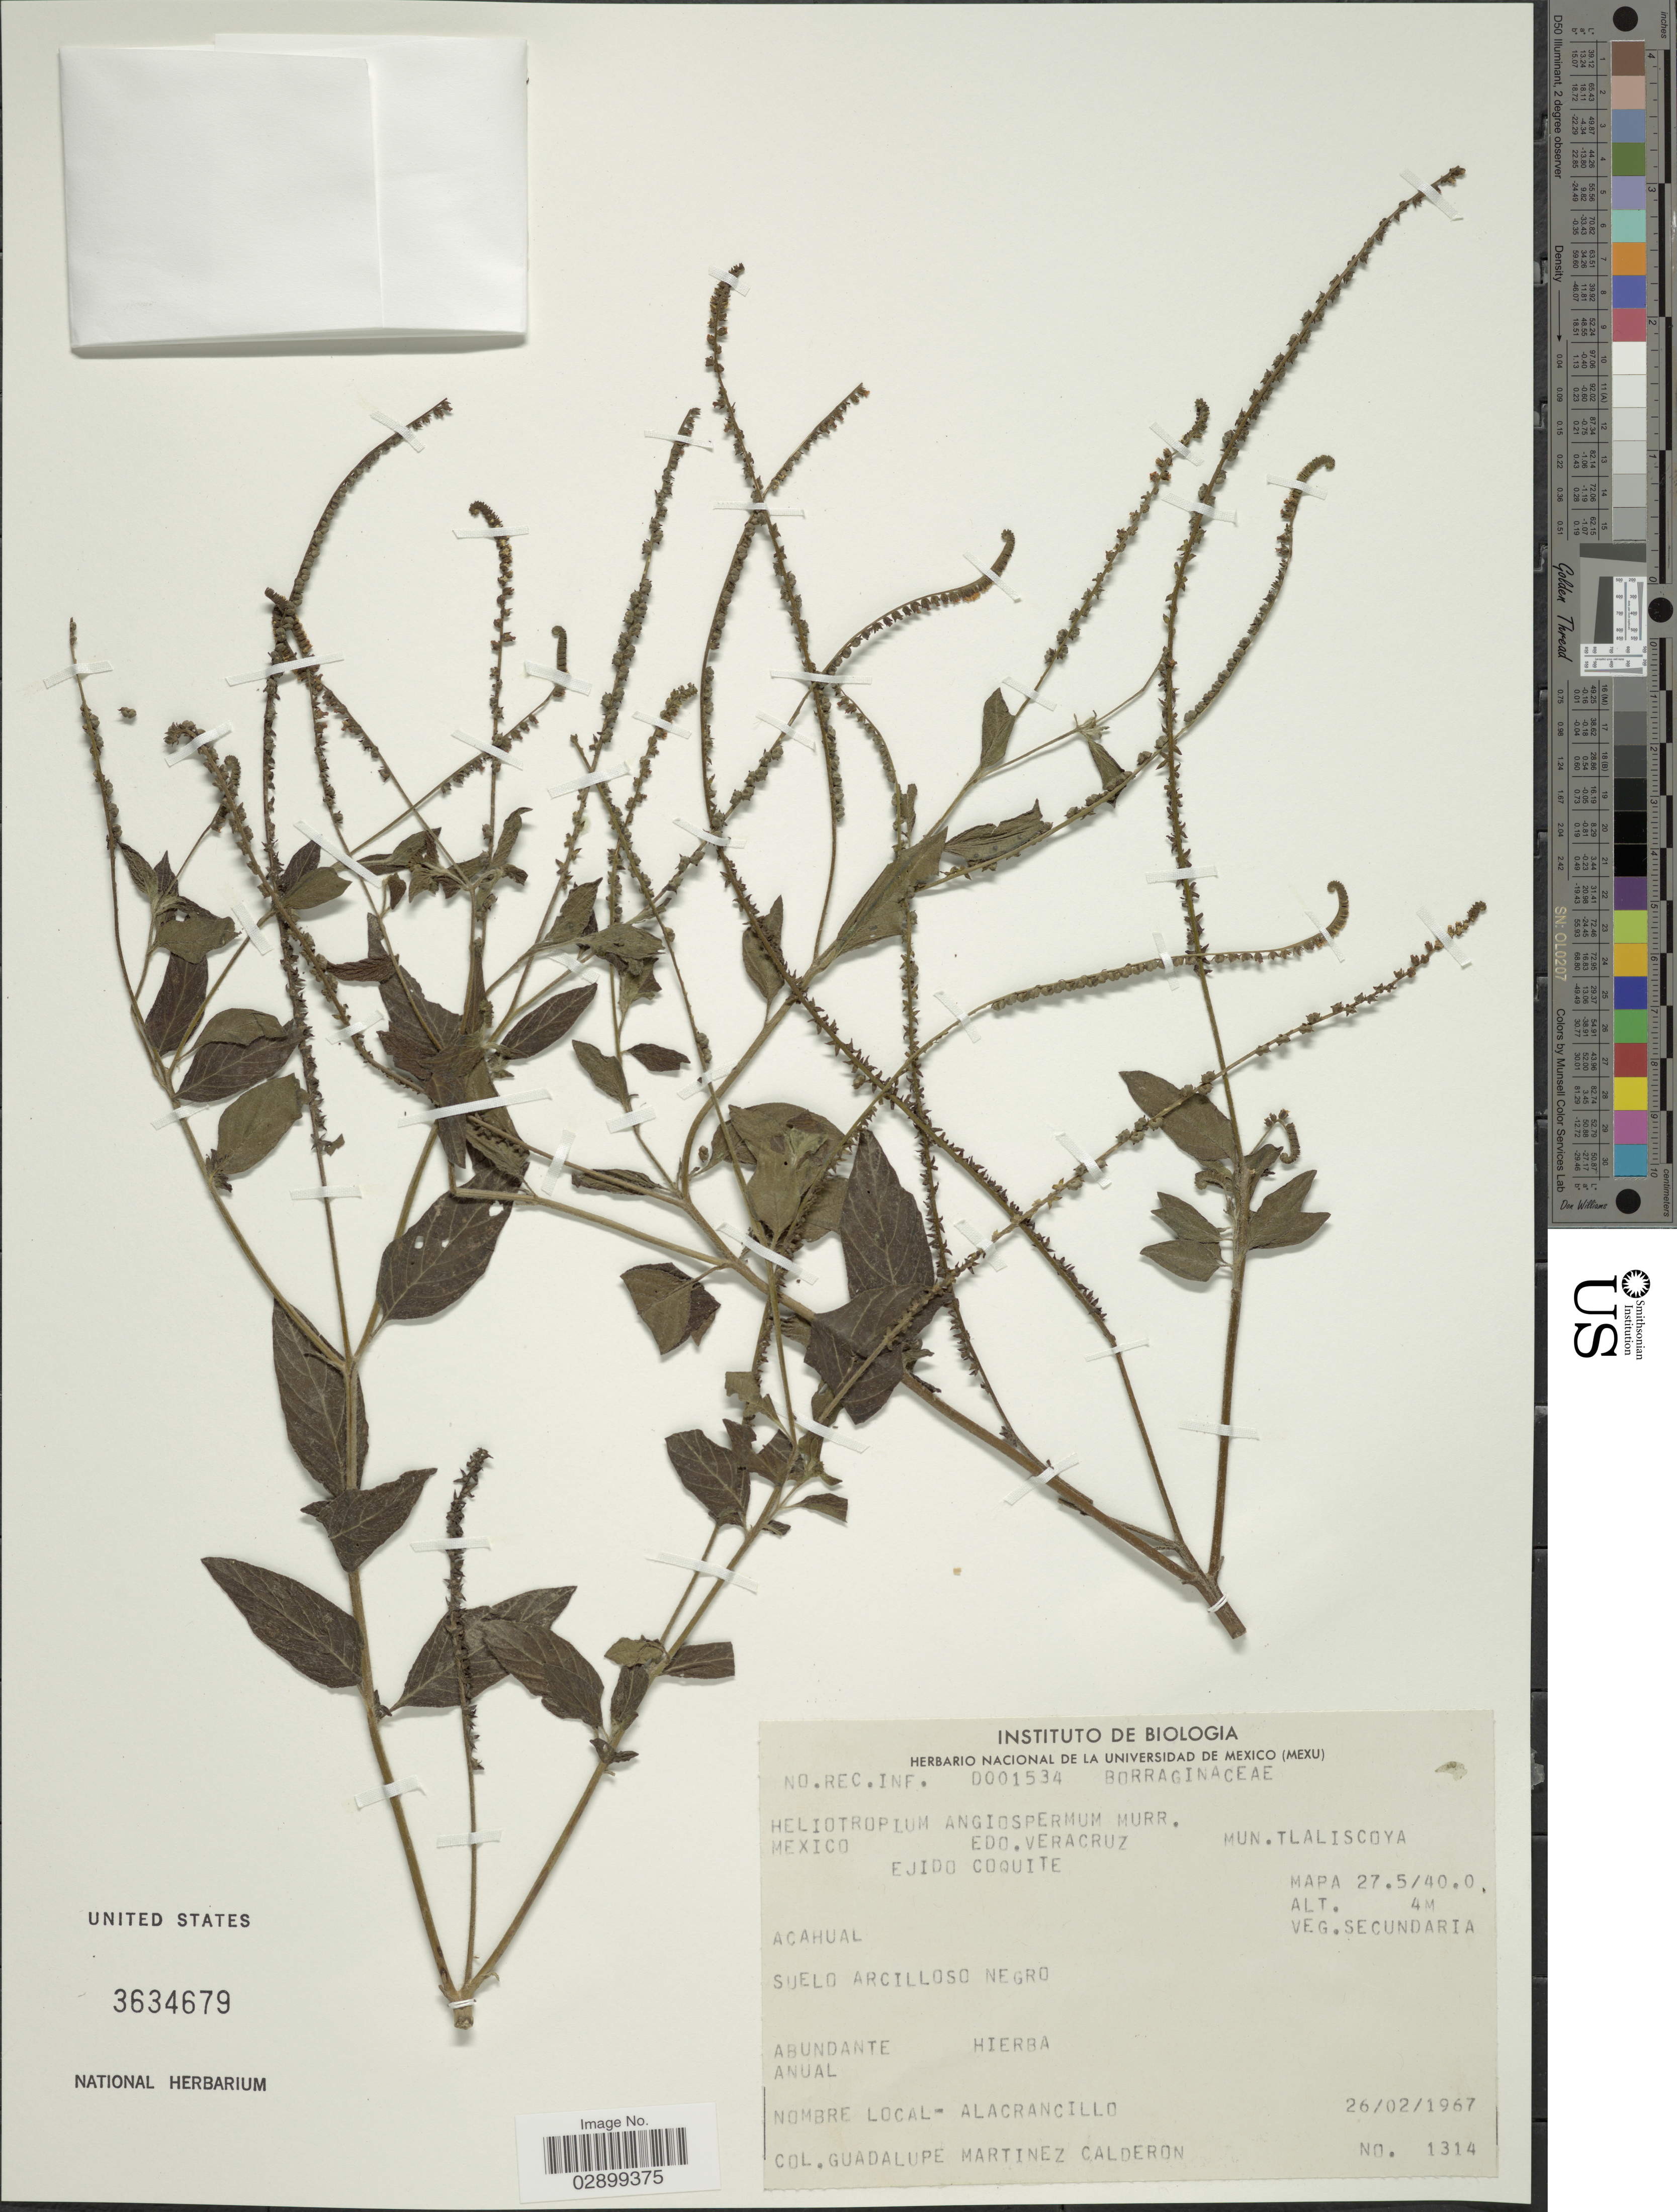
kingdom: Plantae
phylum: Tracheophyta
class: Magnoliopsida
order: Boraginales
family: Heliotropiaceae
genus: Heliotropium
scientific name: Heliotropium angiospermum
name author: Murray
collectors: G. Martinez-C.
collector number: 1314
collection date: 1967-02-26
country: Mexico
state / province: Veracruz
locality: Edo. Veracruz. Mun. Tlaliscoya. Ejido Coquite.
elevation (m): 4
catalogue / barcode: US 3634679